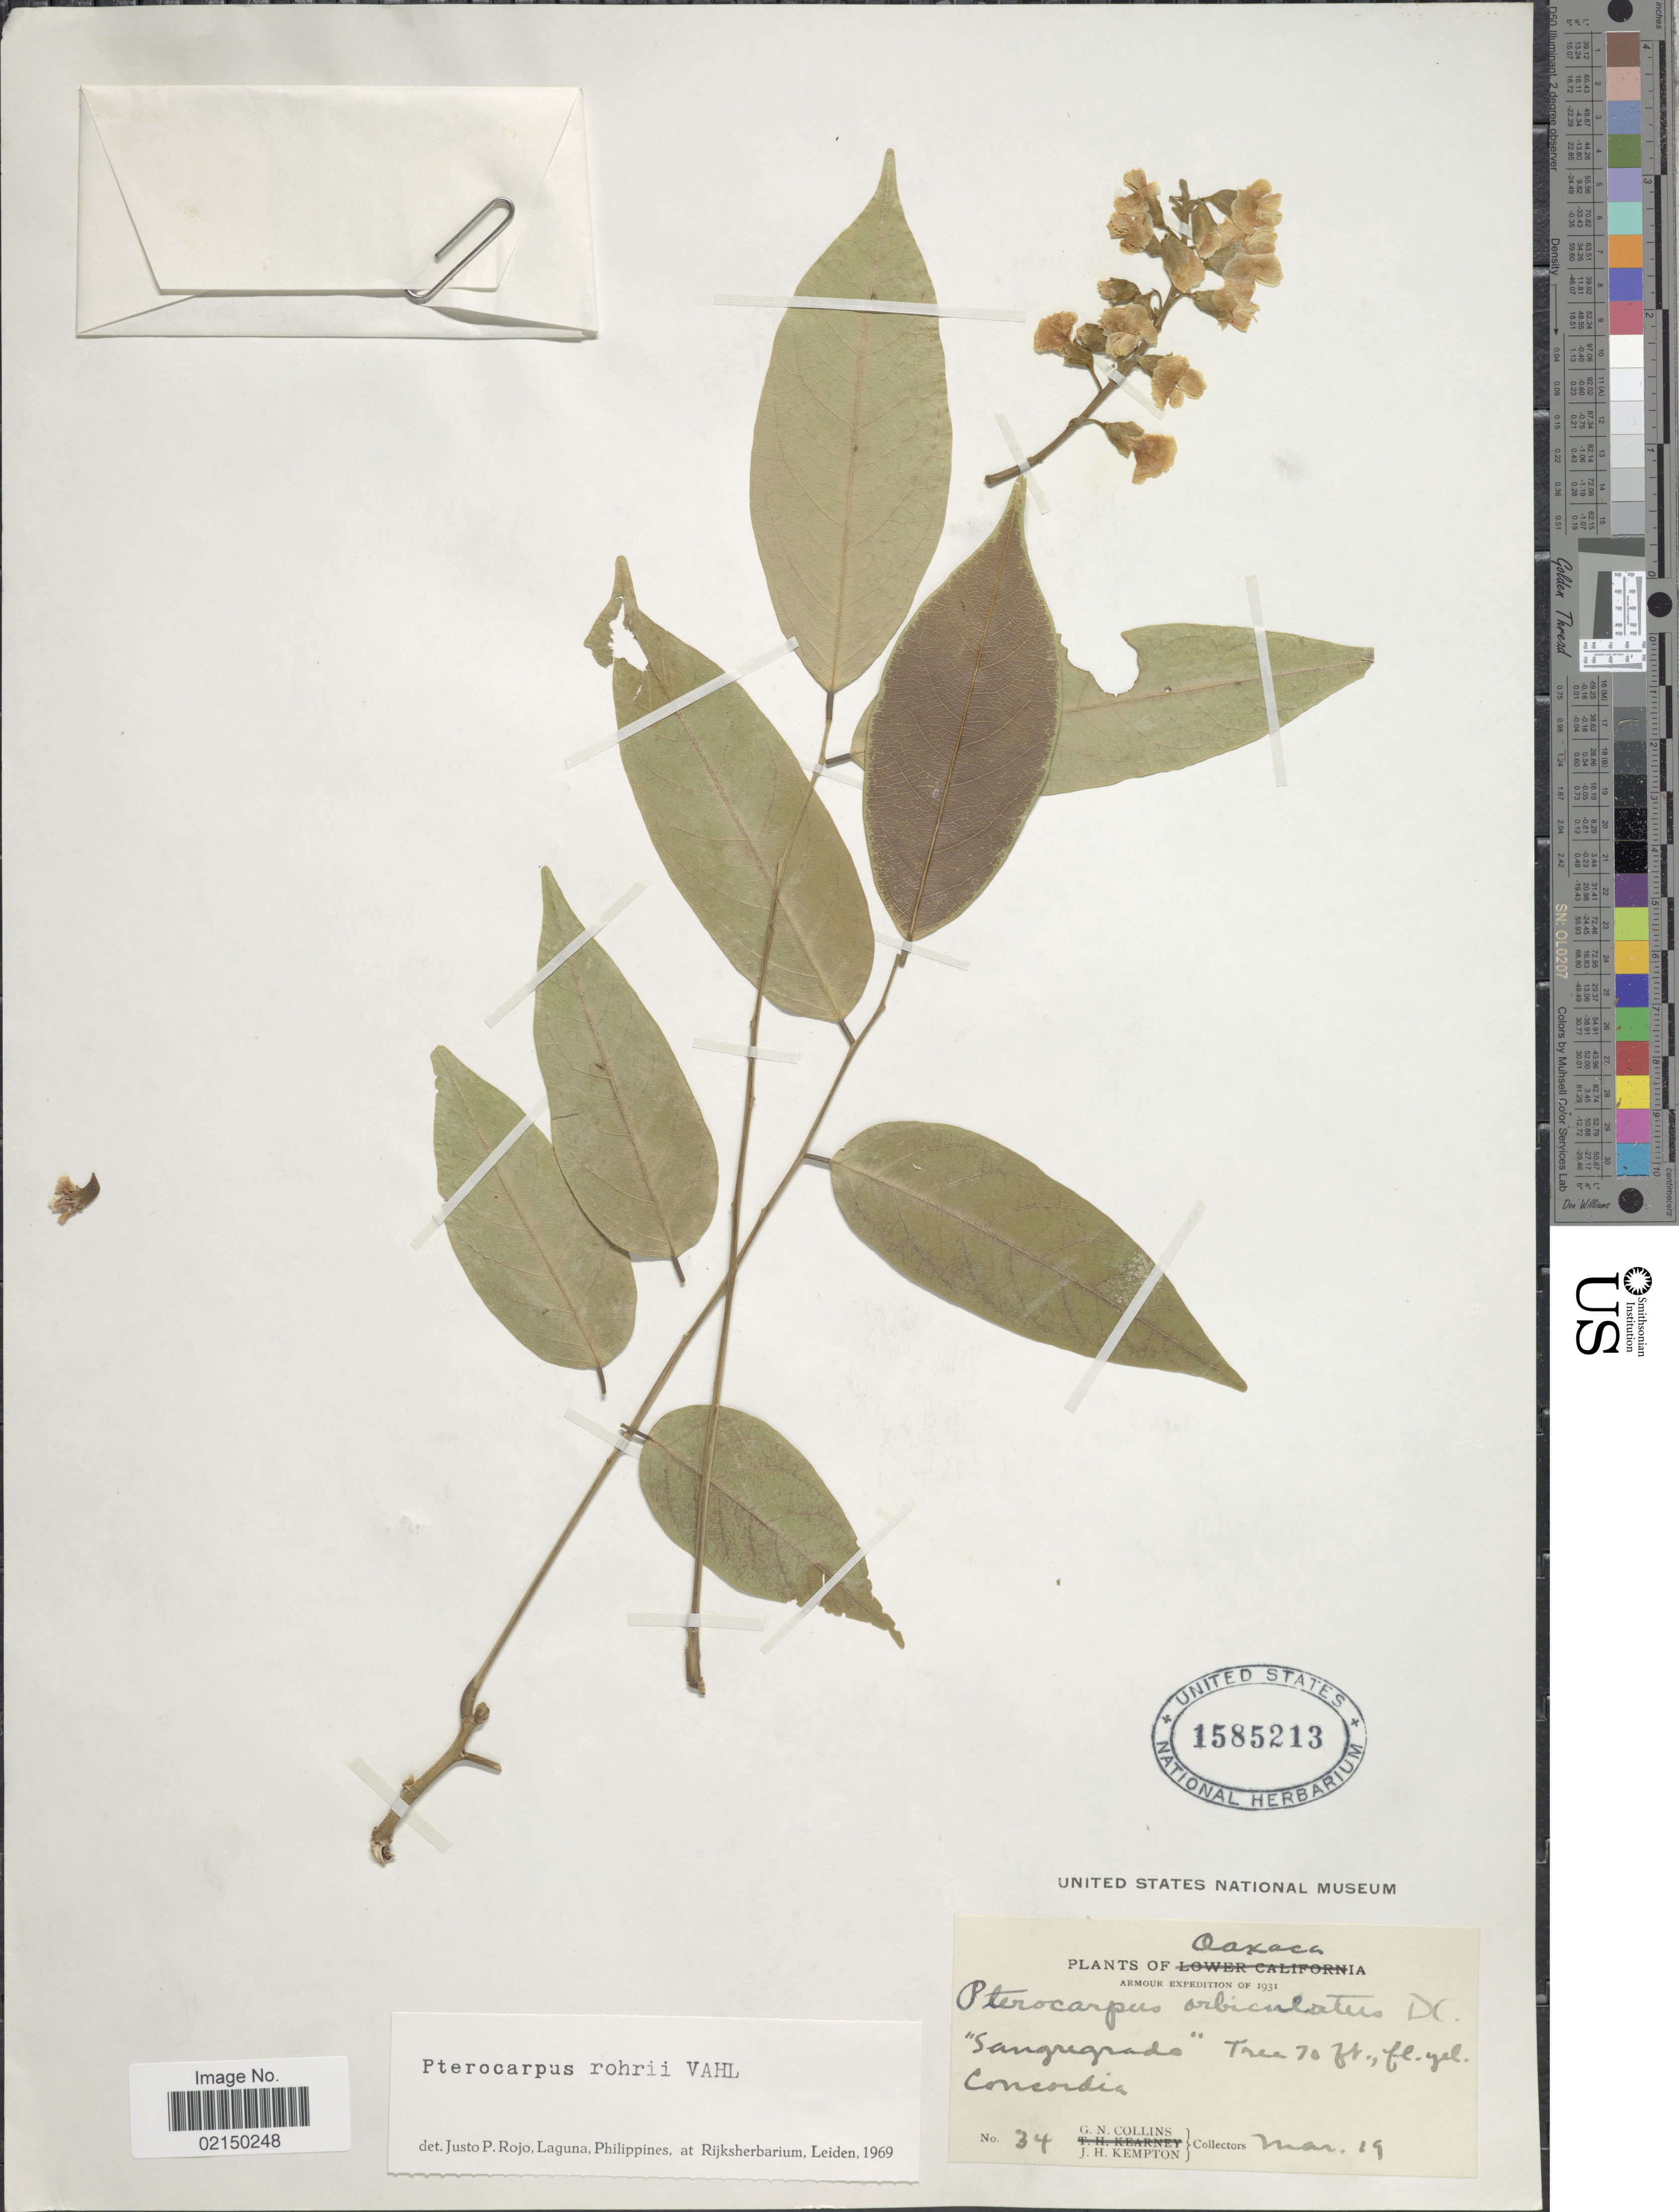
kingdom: Plantae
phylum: Tracheophyta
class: Magnoliopsida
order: Fabales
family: Fabaceae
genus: Pterocarpus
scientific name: Pterocarpus rohrii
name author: Vahl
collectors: G. Collins & J. H. Kempton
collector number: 34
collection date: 1931-03-19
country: Mexico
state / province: Oaxaca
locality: Concordia.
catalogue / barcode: US 1585213